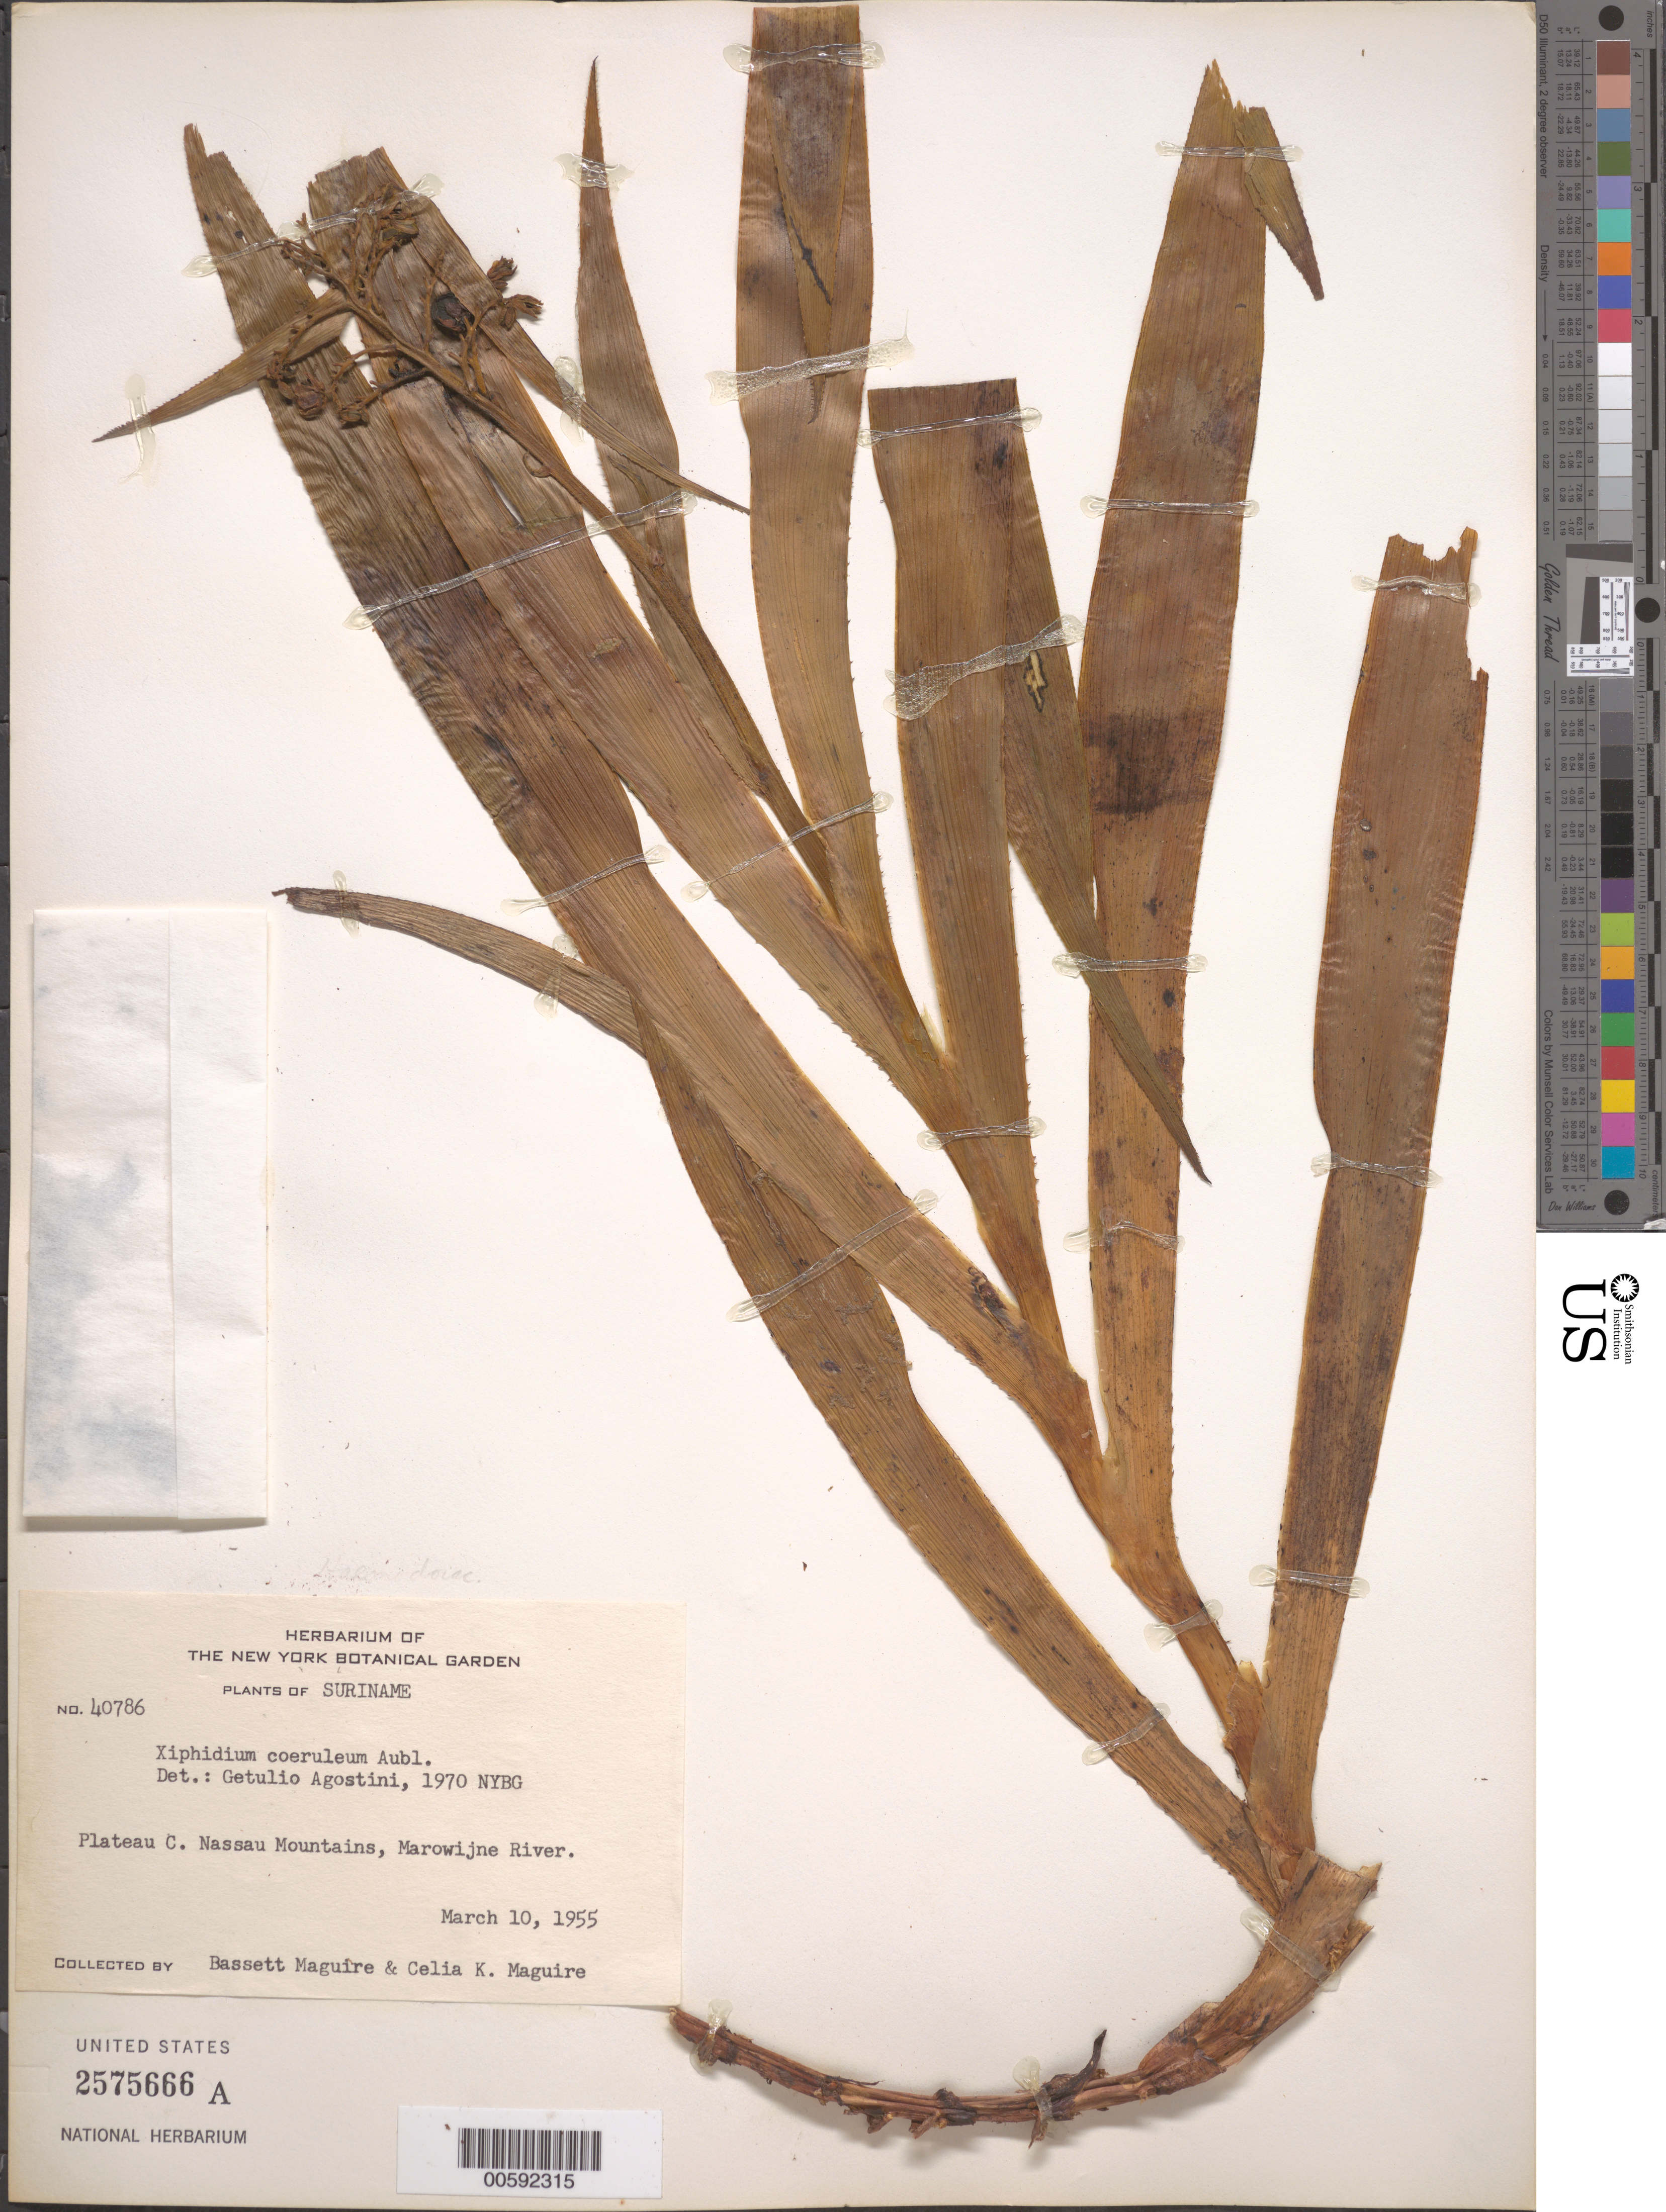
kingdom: Plantae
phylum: Tracheophyta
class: Liliopsida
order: Commelinales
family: Haemodoraceae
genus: Xiphidium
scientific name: Xiphidium caeruleum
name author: Aubl.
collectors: B. Maguire & C. K. Maguire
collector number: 40786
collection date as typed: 10 Mar 1955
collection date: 1955-03-10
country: Suriname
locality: Plateau C., Nassau Mts., Marowijne River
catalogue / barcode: US 2575666A